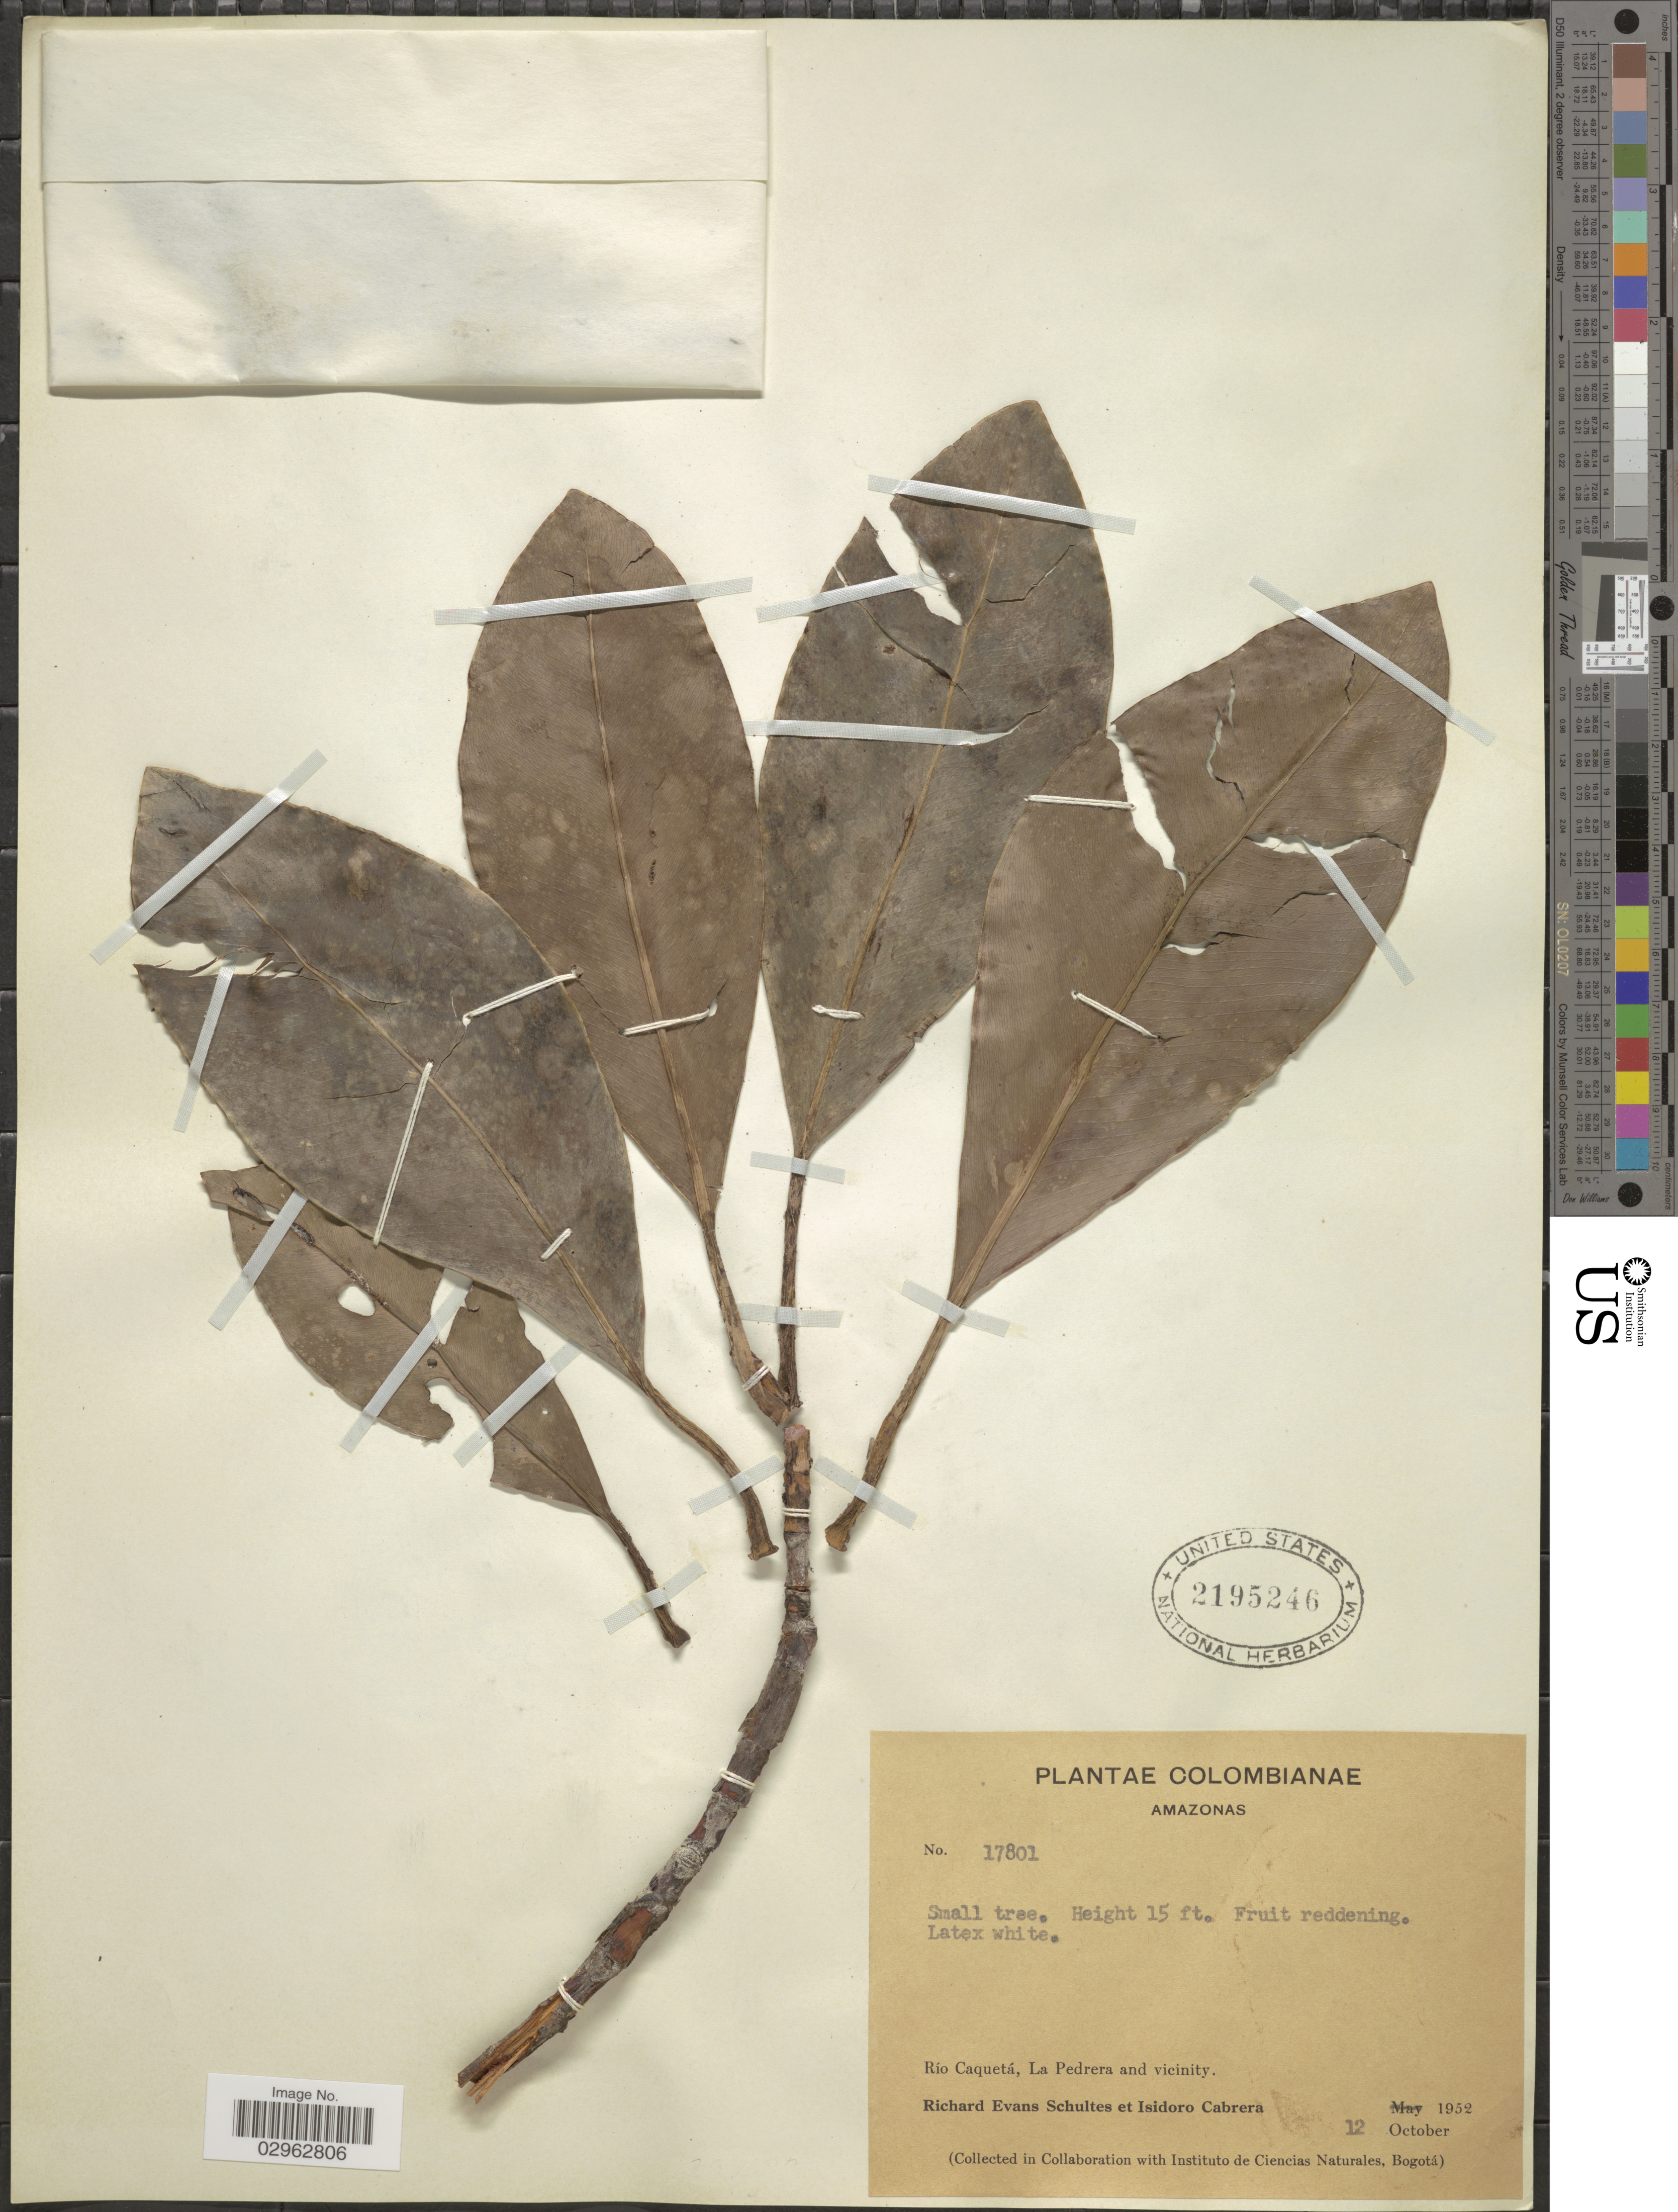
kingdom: Plantae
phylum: Tracheophyta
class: Magnoliopsida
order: Malpighiales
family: Clusiaceae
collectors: R. E. Schultes & I. Cabrera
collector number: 17801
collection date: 1952-10-12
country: Colombia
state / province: Amazônas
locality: Río Caquetá, La Pedrera and vicinity.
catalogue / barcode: US 2195246